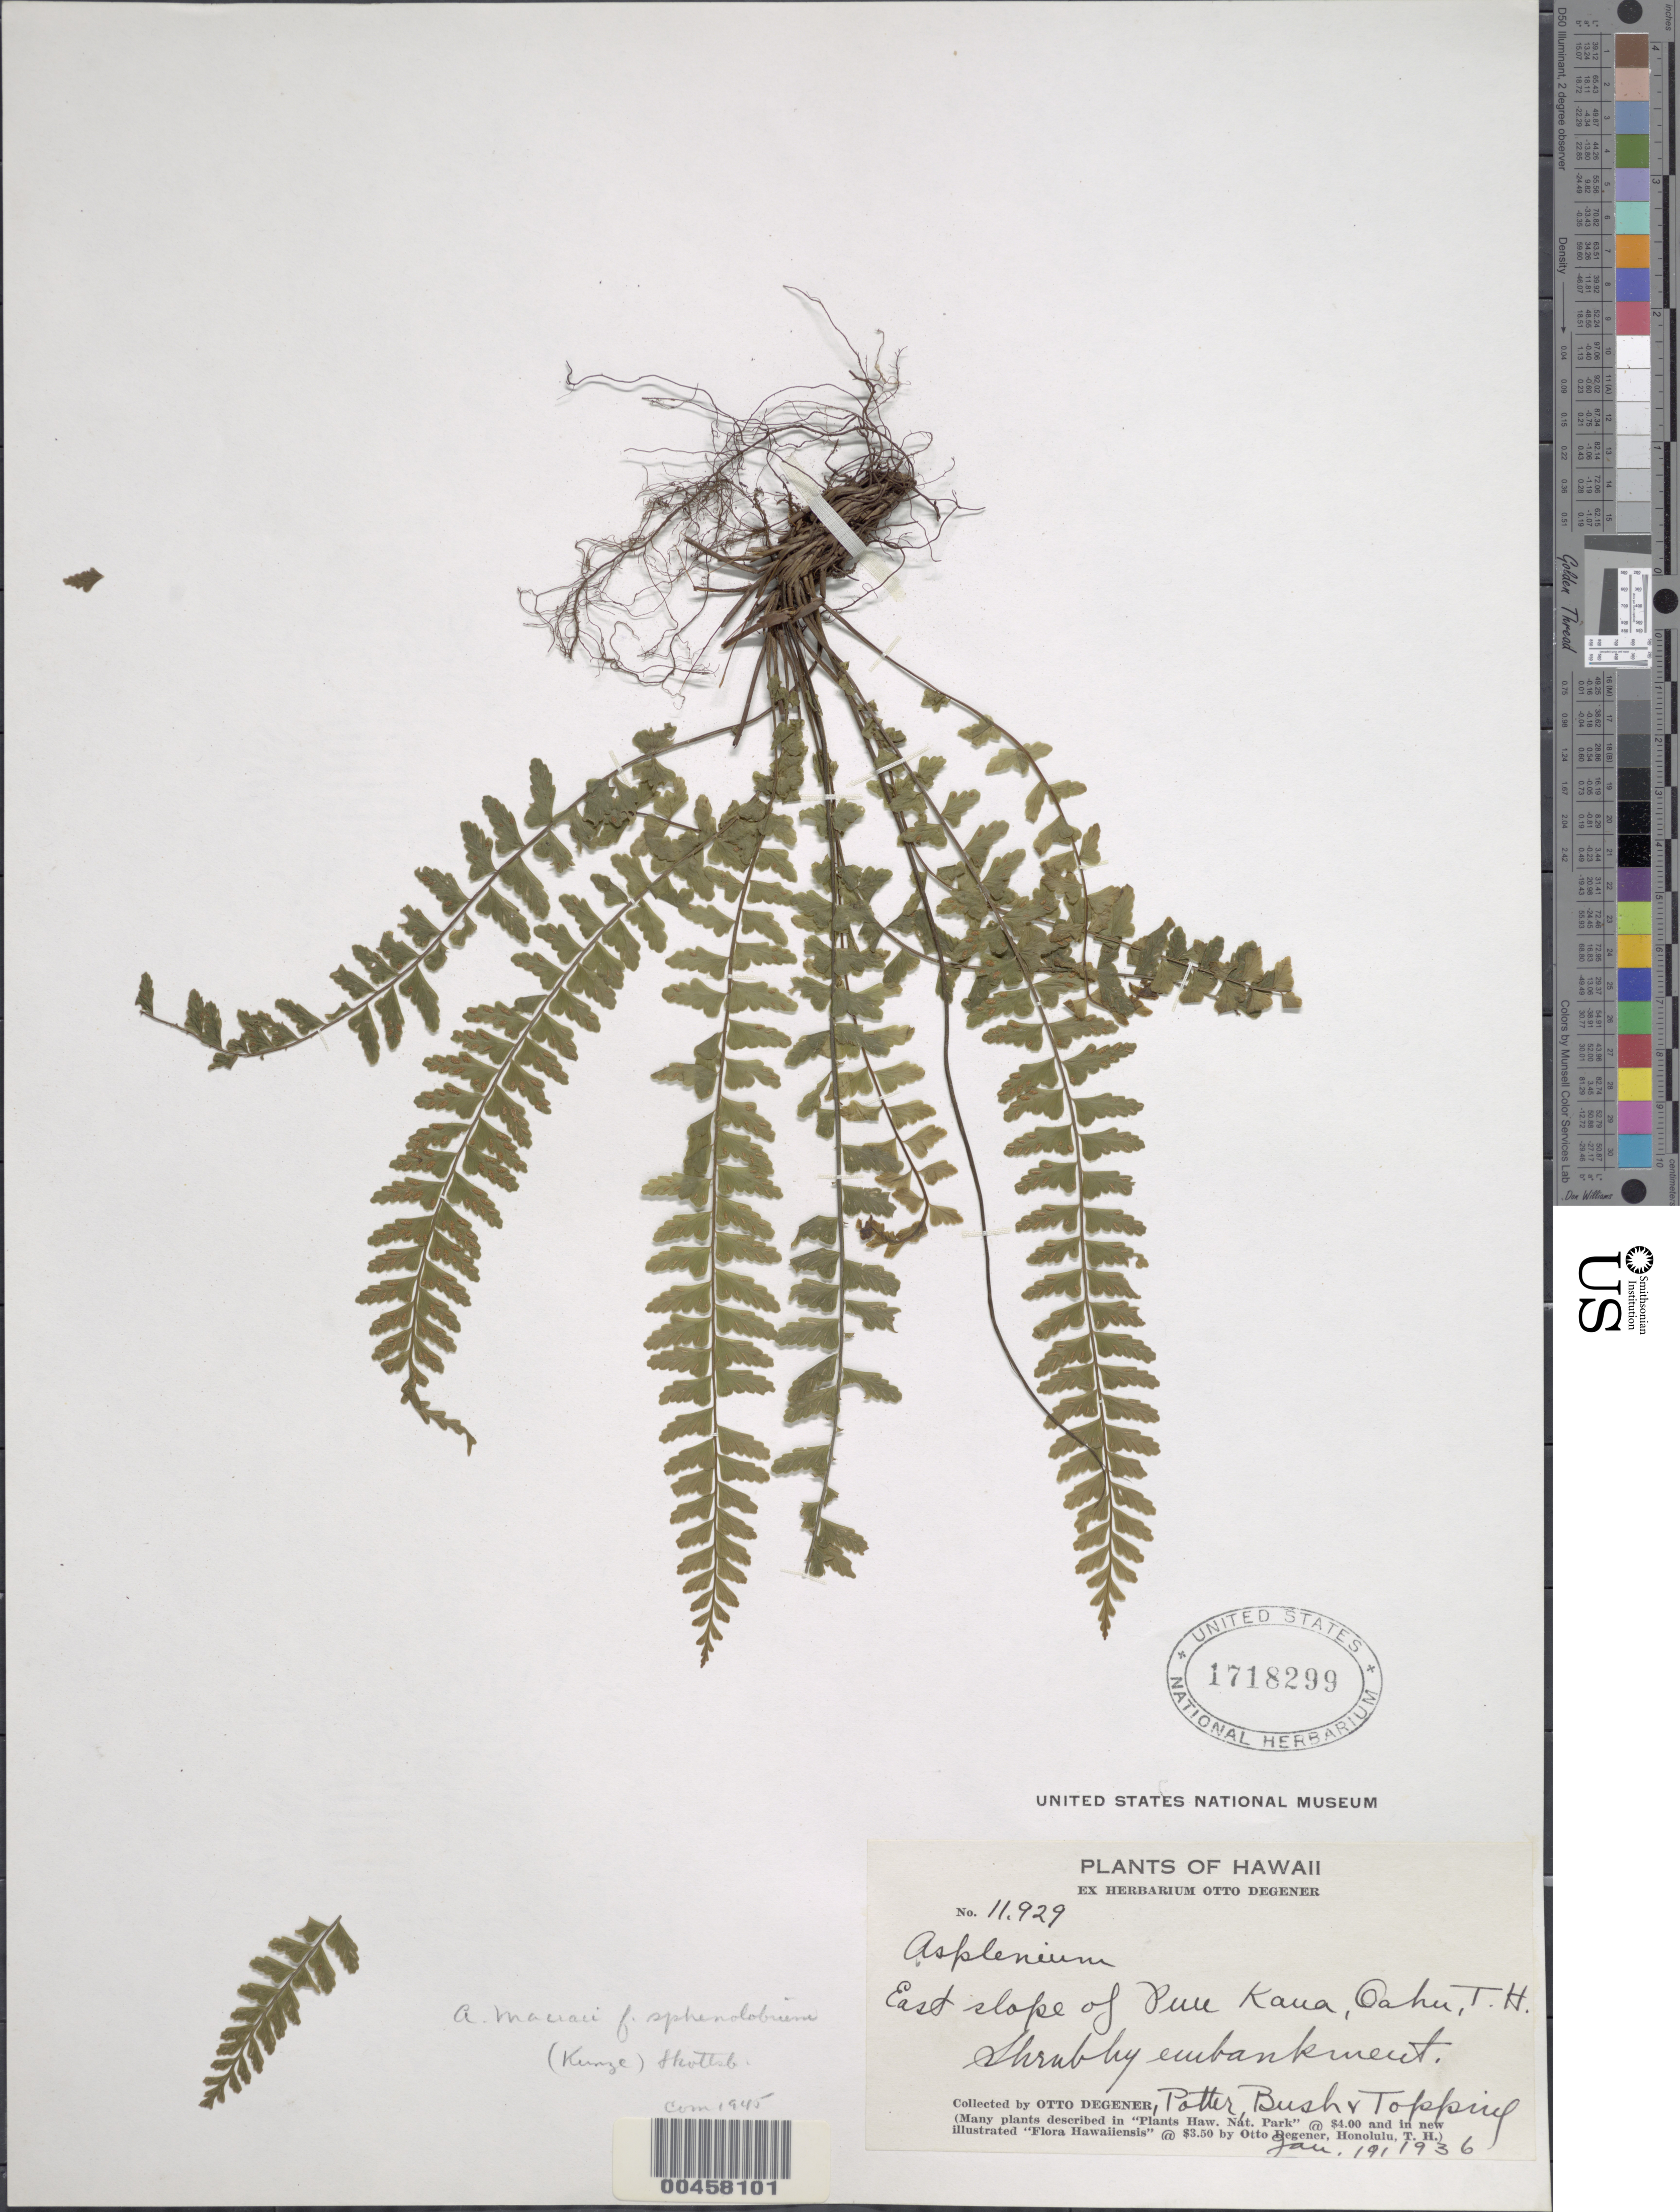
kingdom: Plantae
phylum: Tracheophyta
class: Polypodiopsida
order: Polypodiales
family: Aspleniaceae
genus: Asplenium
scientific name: Asplenium macraei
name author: Hook. & Grev.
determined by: Wagner, W. L., (BOT), Smithsonian Institution - National Museum of Natural History (UNITED STATES)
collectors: O. Degener, Potter, B. F. Bush & D. L. Topping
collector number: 11929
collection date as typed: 19 Jan 1936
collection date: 1936-01-19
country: United States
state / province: Hawaii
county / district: Honolulu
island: Oahu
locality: East slope of Puu Kaua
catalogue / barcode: US 1718299